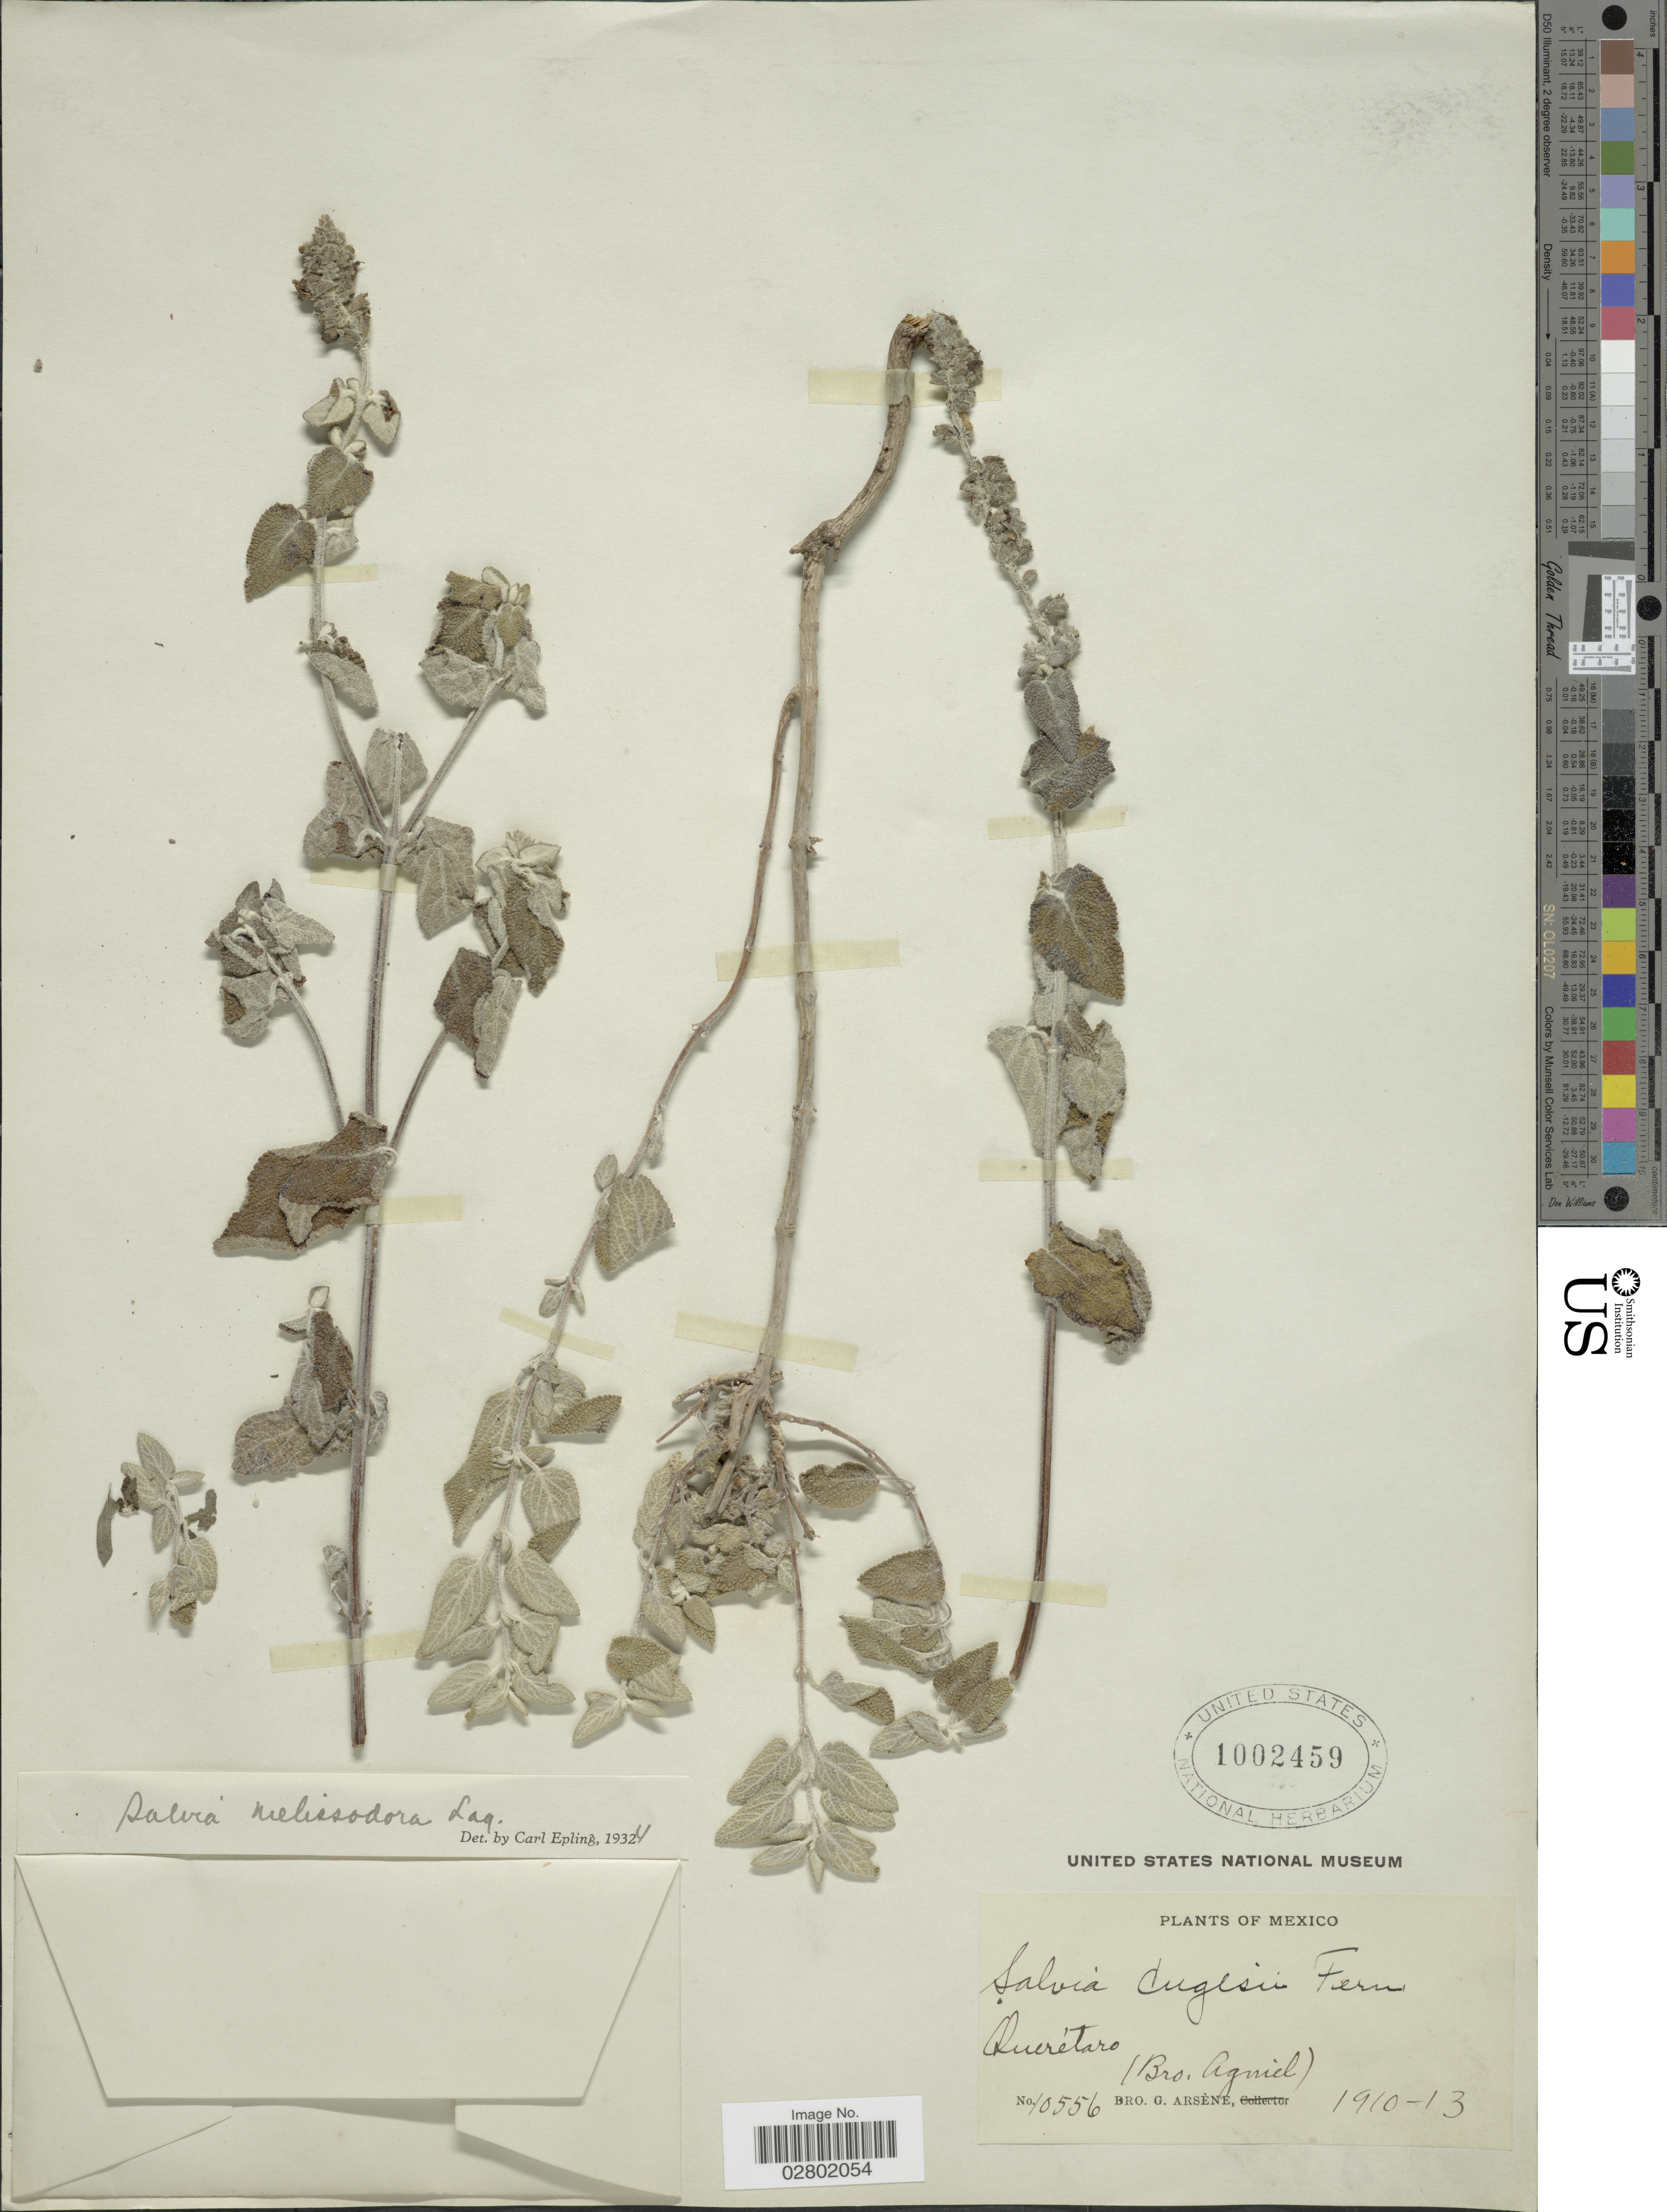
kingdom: Plantae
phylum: Tracheophyta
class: Magnoliopsida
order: Lamiales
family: Lamiaceae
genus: Salvia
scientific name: Salvia melissodora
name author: Lag.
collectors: Bro. Agniel & Bro. G. Arsène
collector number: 10556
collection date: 1910/1913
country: Mexico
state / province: Querétaro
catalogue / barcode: US 1002459